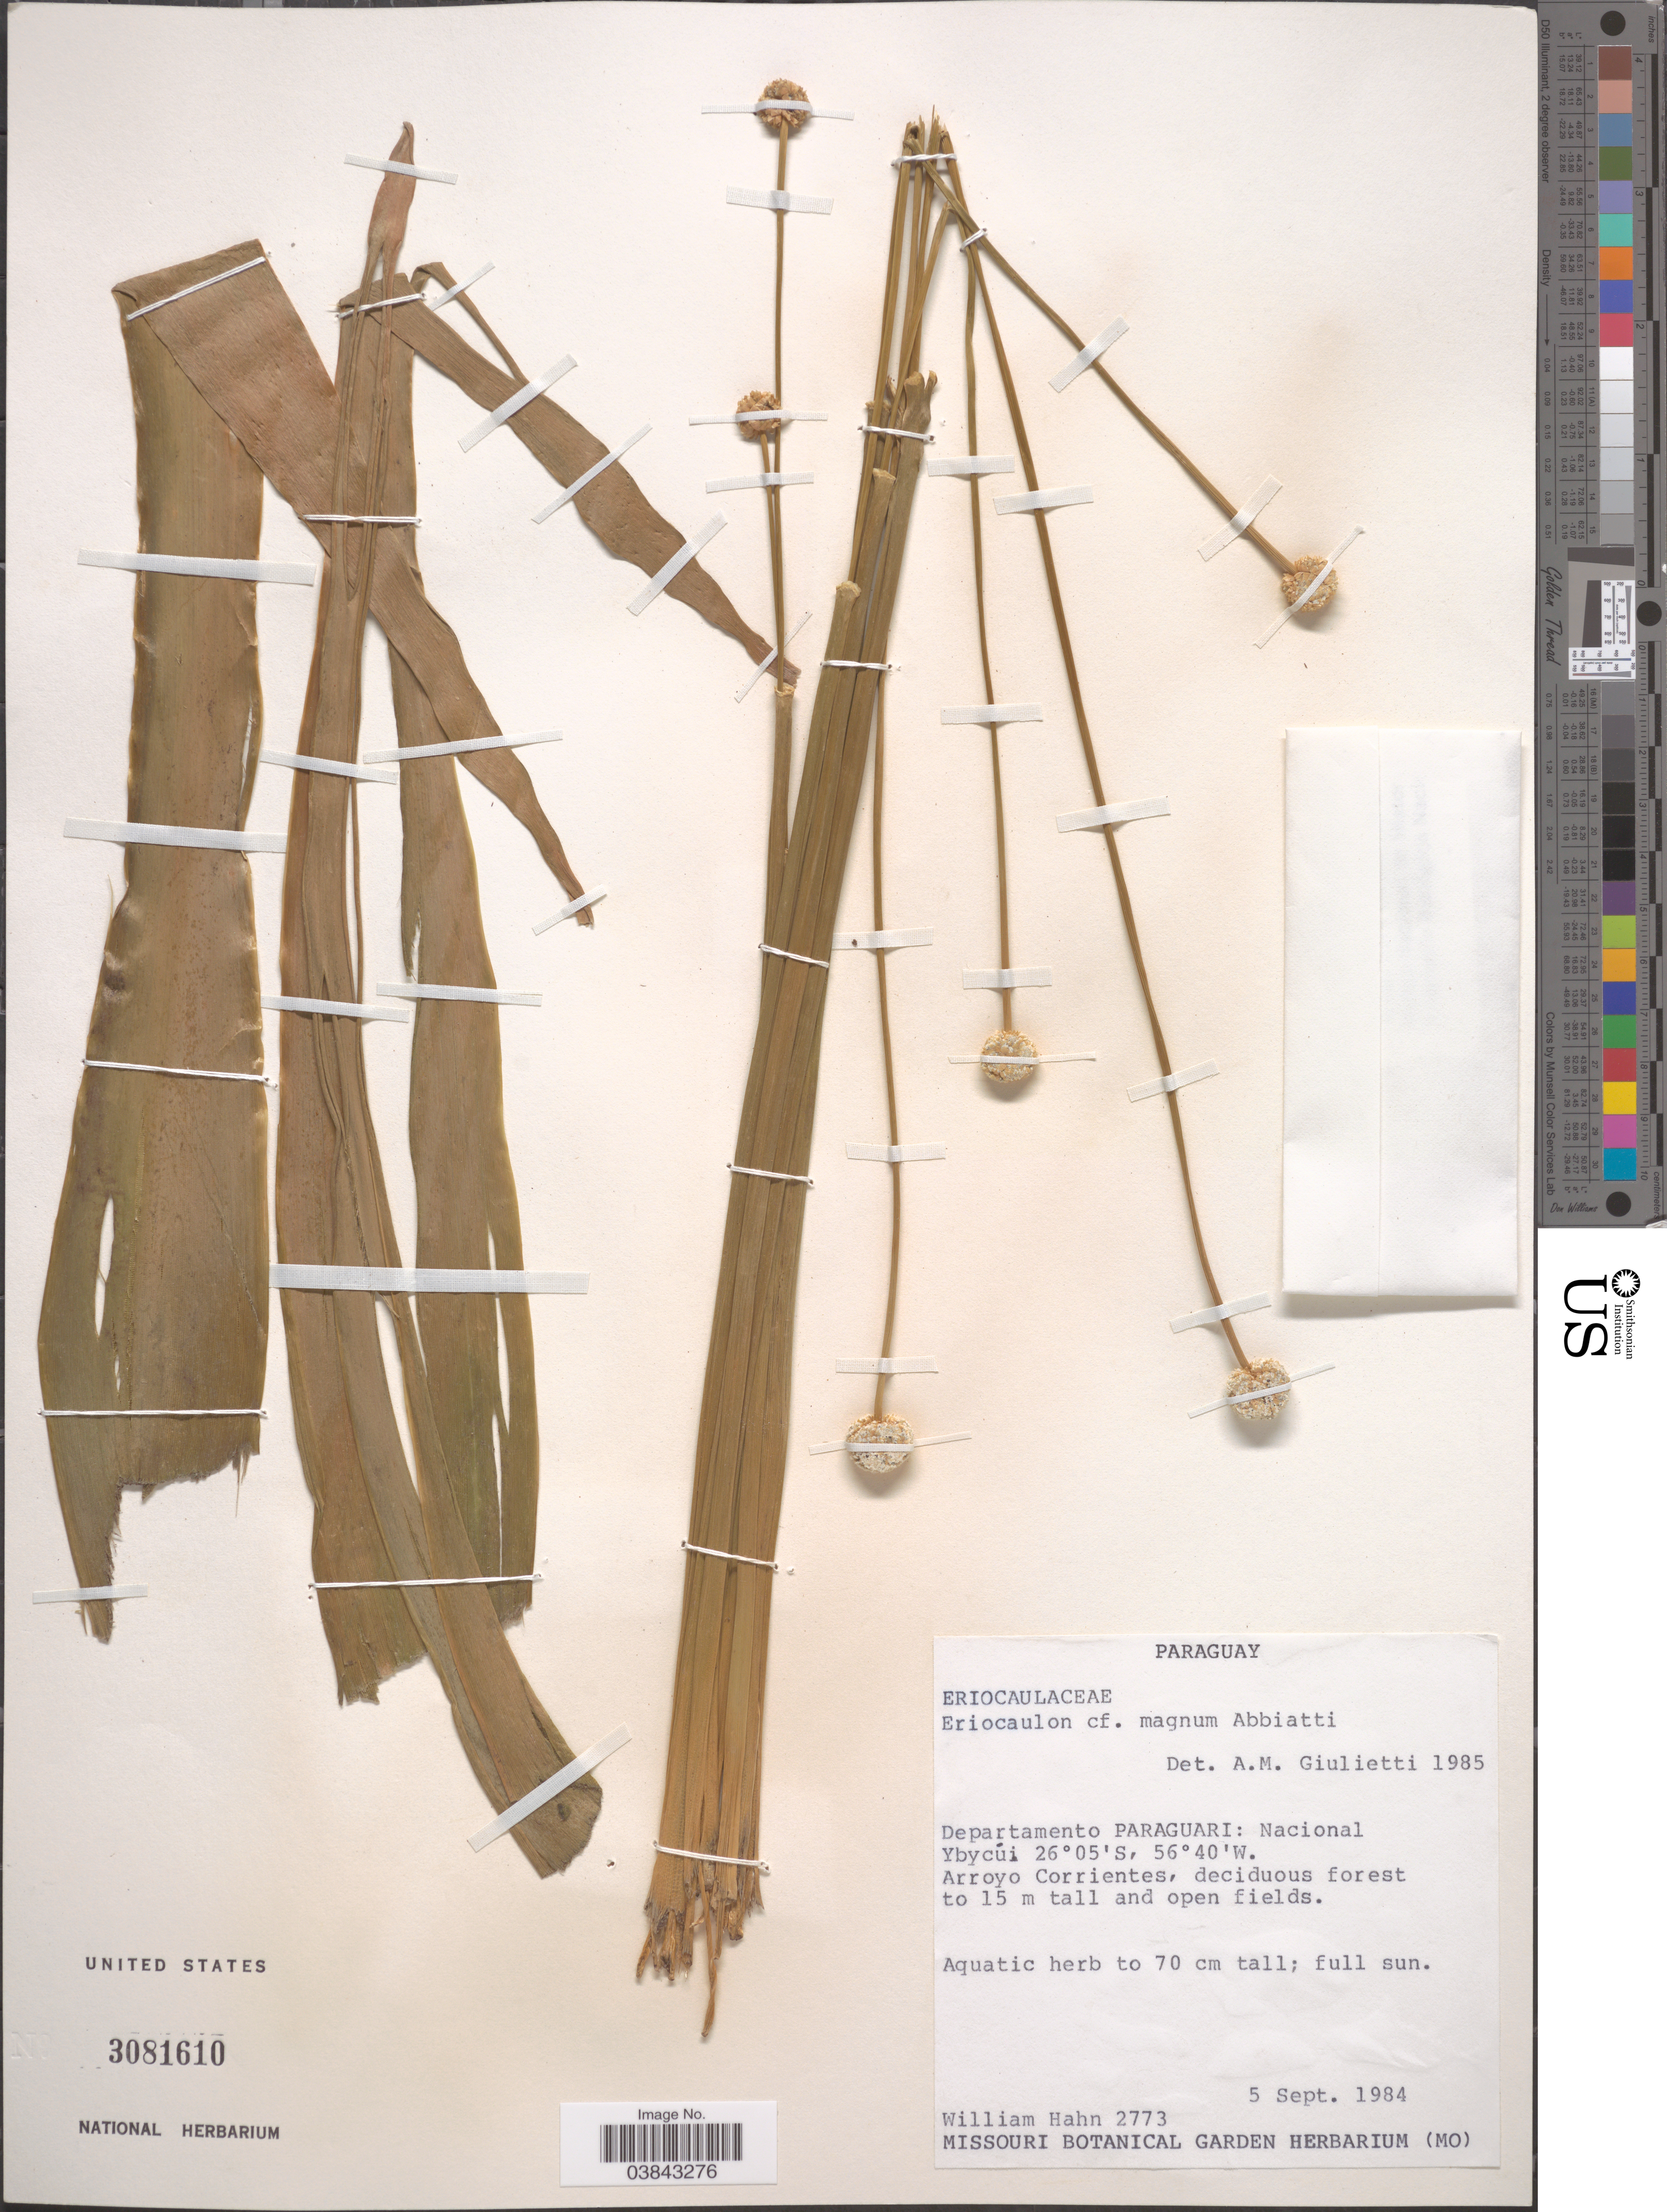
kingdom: Plantae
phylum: Tracheophyta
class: Liliopsida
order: Poales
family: Eriocaulaceae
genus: Eriocaulon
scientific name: Eriocaulon magnum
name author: Abbiatti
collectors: W. J. Hahn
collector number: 2773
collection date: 1984-09-05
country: Paraguay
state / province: Paraguari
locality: Departamento Paraguari: Nacional Ybycú. Arroyo Corrientes.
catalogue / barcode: US 3081610